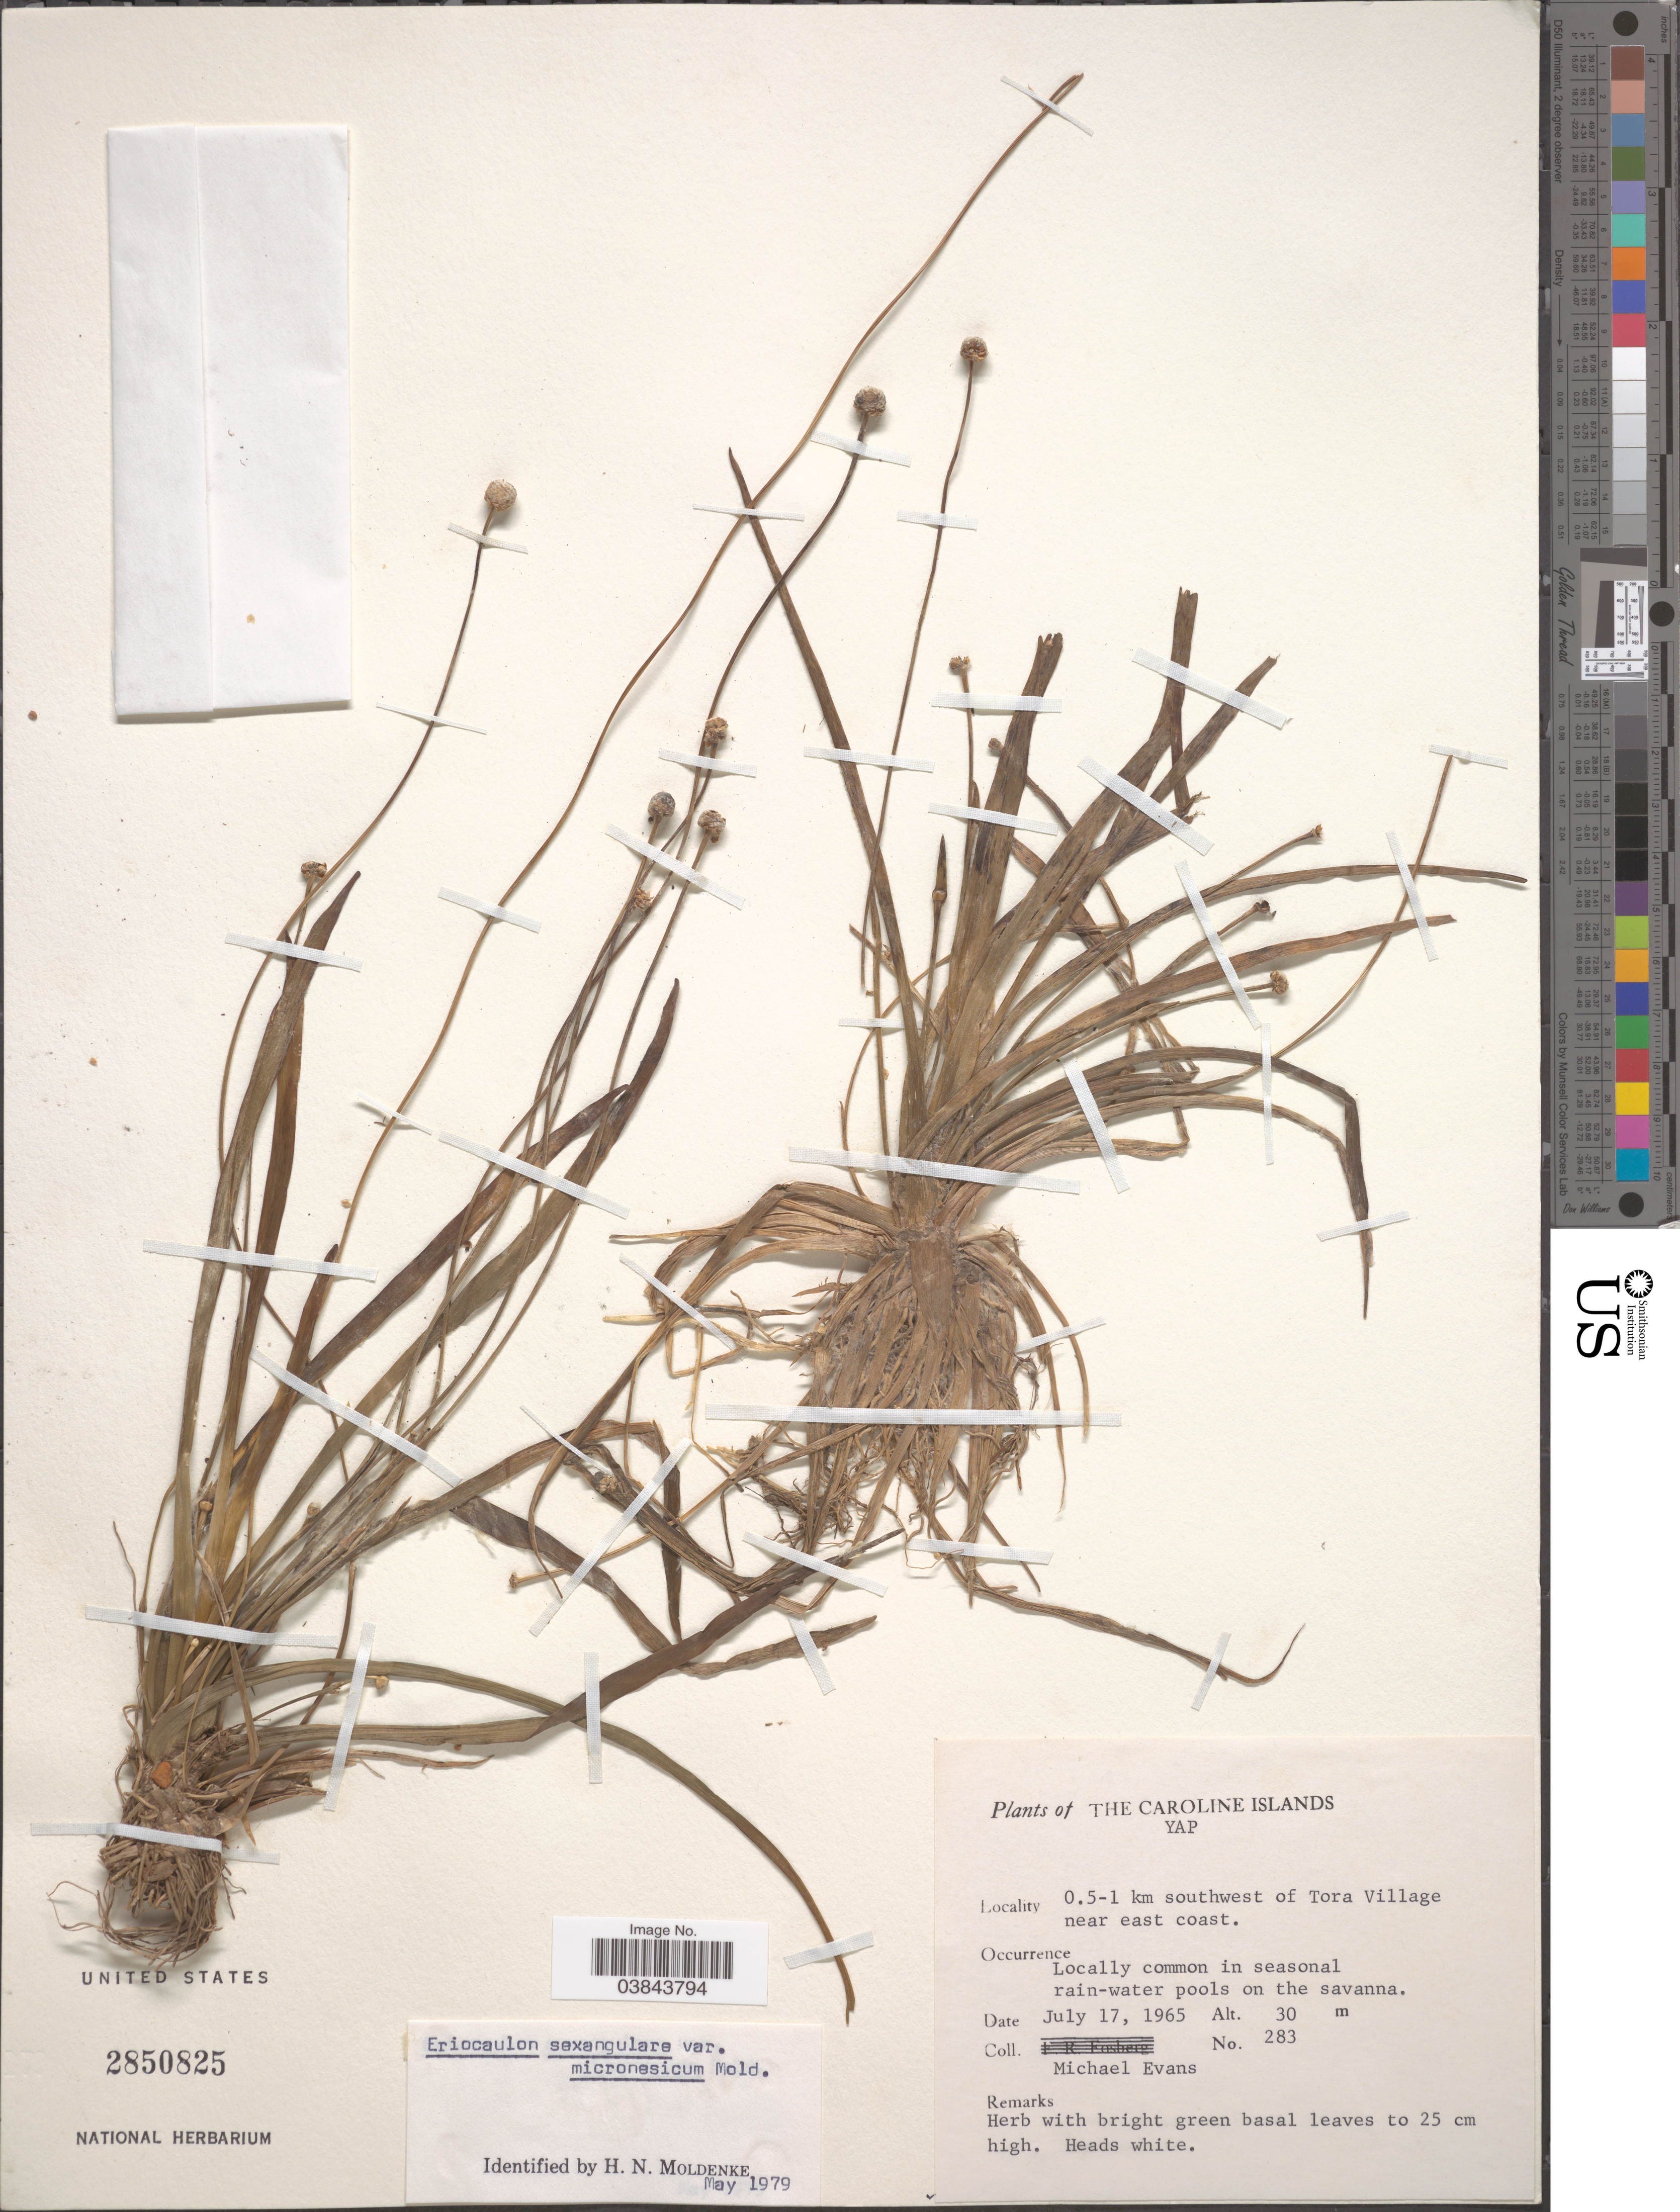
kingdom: Plantae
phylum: Tracheophyta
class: Liliopsida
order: Poales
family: Eriocaulaceae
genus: Eriocaulon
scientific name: Eriocaulon sexangulare var. micronesicum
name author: Moldenke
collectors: M. Evans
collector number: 283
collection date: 1965-07-17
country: Micronesia, Federated States of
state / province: Yap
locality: Caroline Islands. 0.5-1 km southwest of Tora Village near east coast.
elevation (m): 30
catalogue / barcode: US 2850825